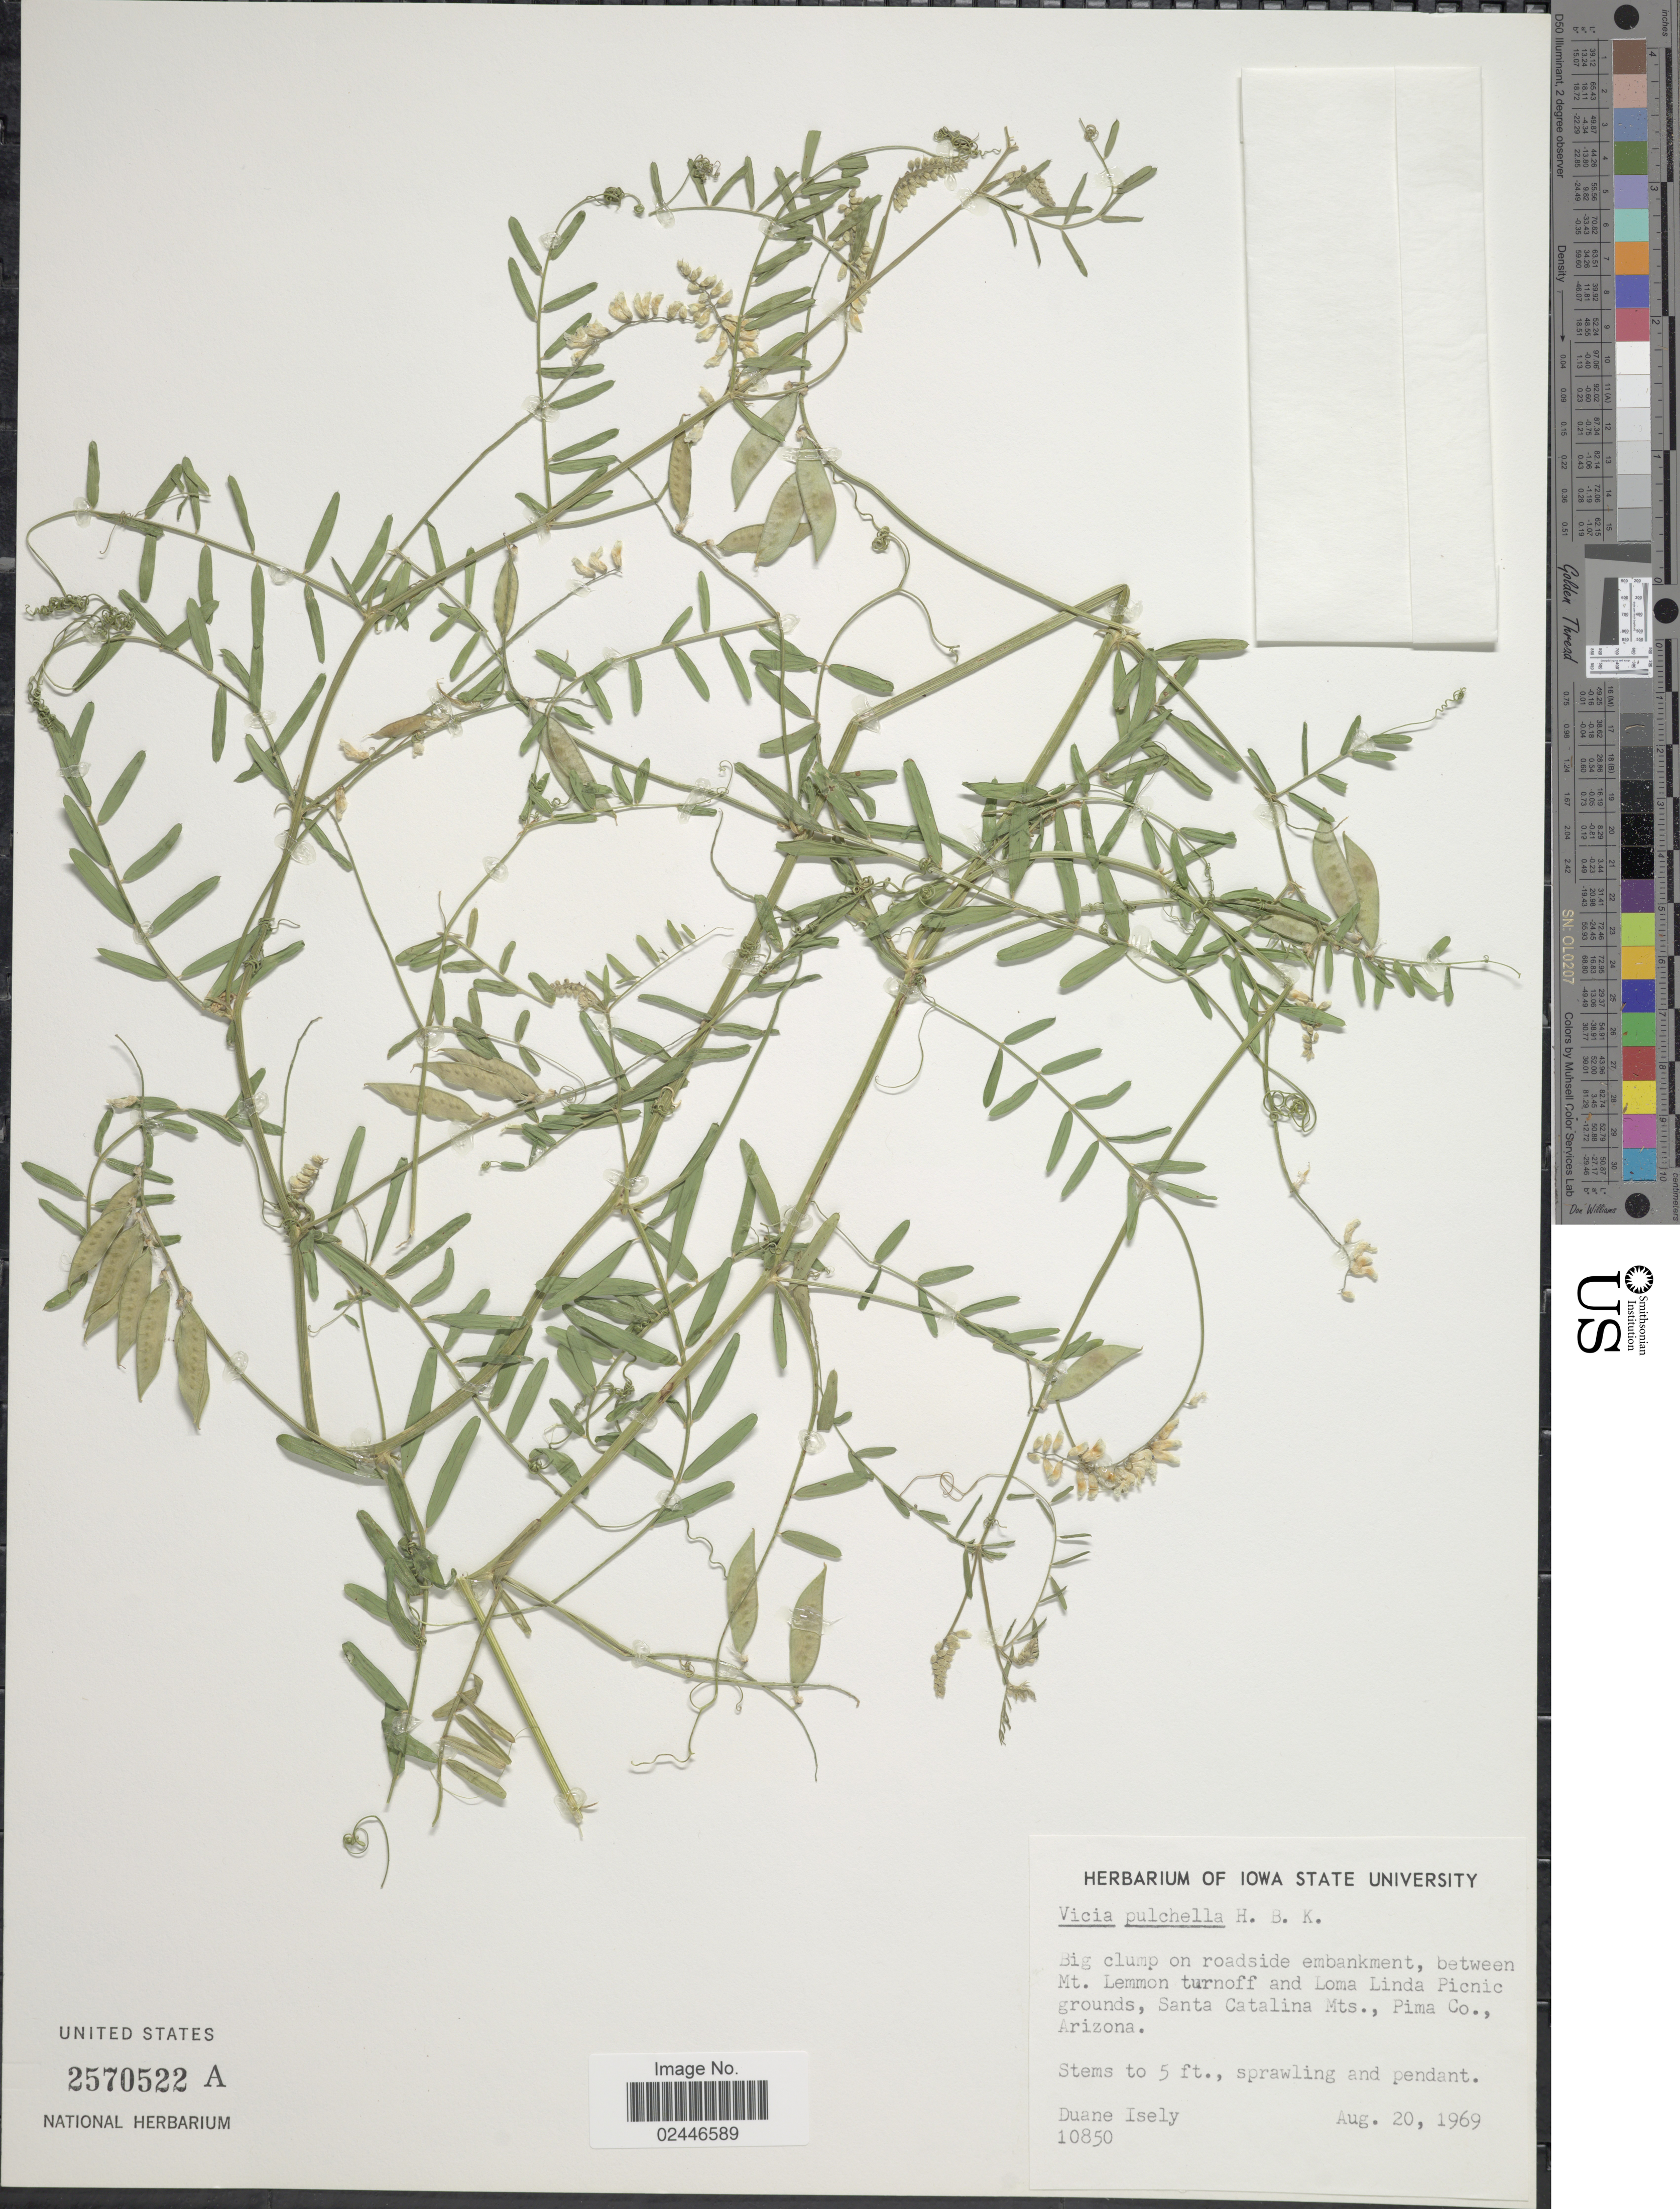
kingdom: Plantae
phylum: Tracheophyta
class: Magnoliopsida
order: Fabales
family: Fabaceae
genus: Vicia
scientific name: Vicia pulchella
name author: Kunth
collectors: D. Isely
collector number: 10850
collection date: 1969-08-20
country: United States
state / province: Arizona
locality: Between Mt. lemmon turnoff and Loma Linda Picnic grounds, Santa Catalina Mts, Pima Co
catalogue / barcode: US 2570522A